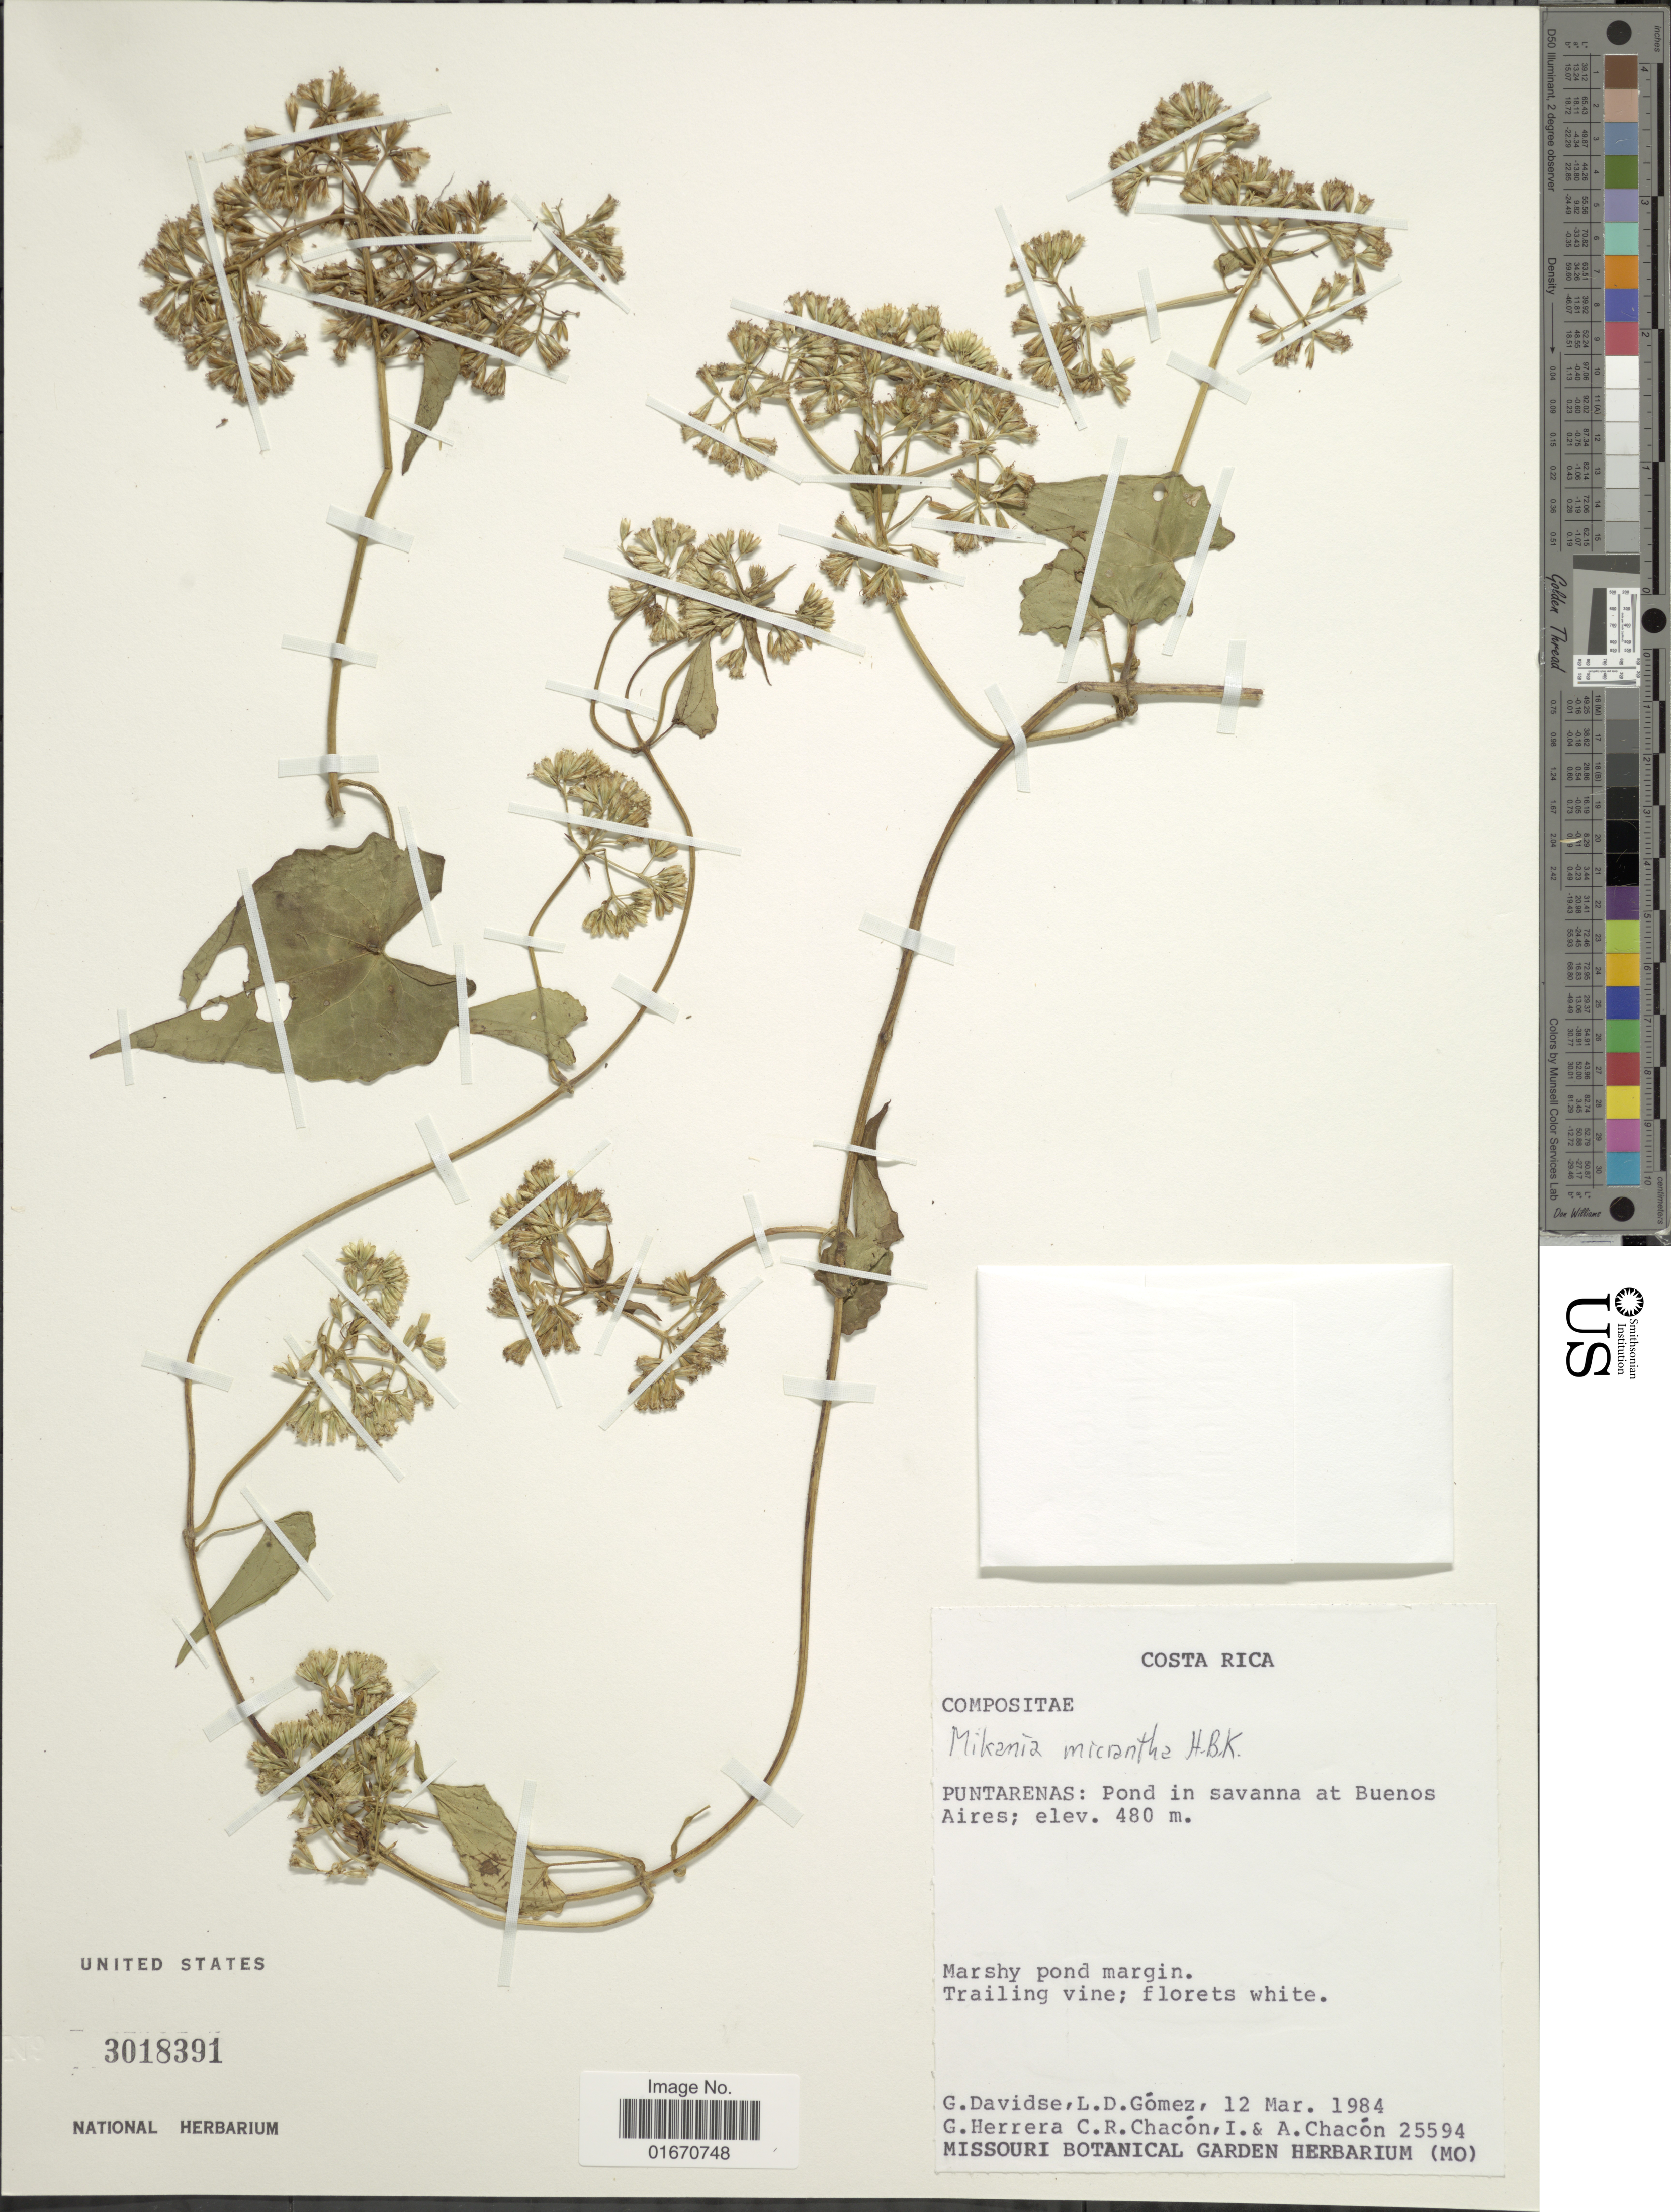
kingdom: Plantae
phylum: Tracheophyta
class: Magnoliopsida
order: Asterales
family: Asteraceae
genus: Mikania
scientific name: Mikania micrantha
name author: Kunth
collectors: G. Davidse, L. Gomez, G. Herrera, C. Chacon & et al.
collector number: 25594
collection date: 1984-03-12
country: Costa Rica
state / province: Puntarenas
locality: Pond in savanna at Buenos Aires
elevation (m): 480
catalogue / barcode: US 3018391